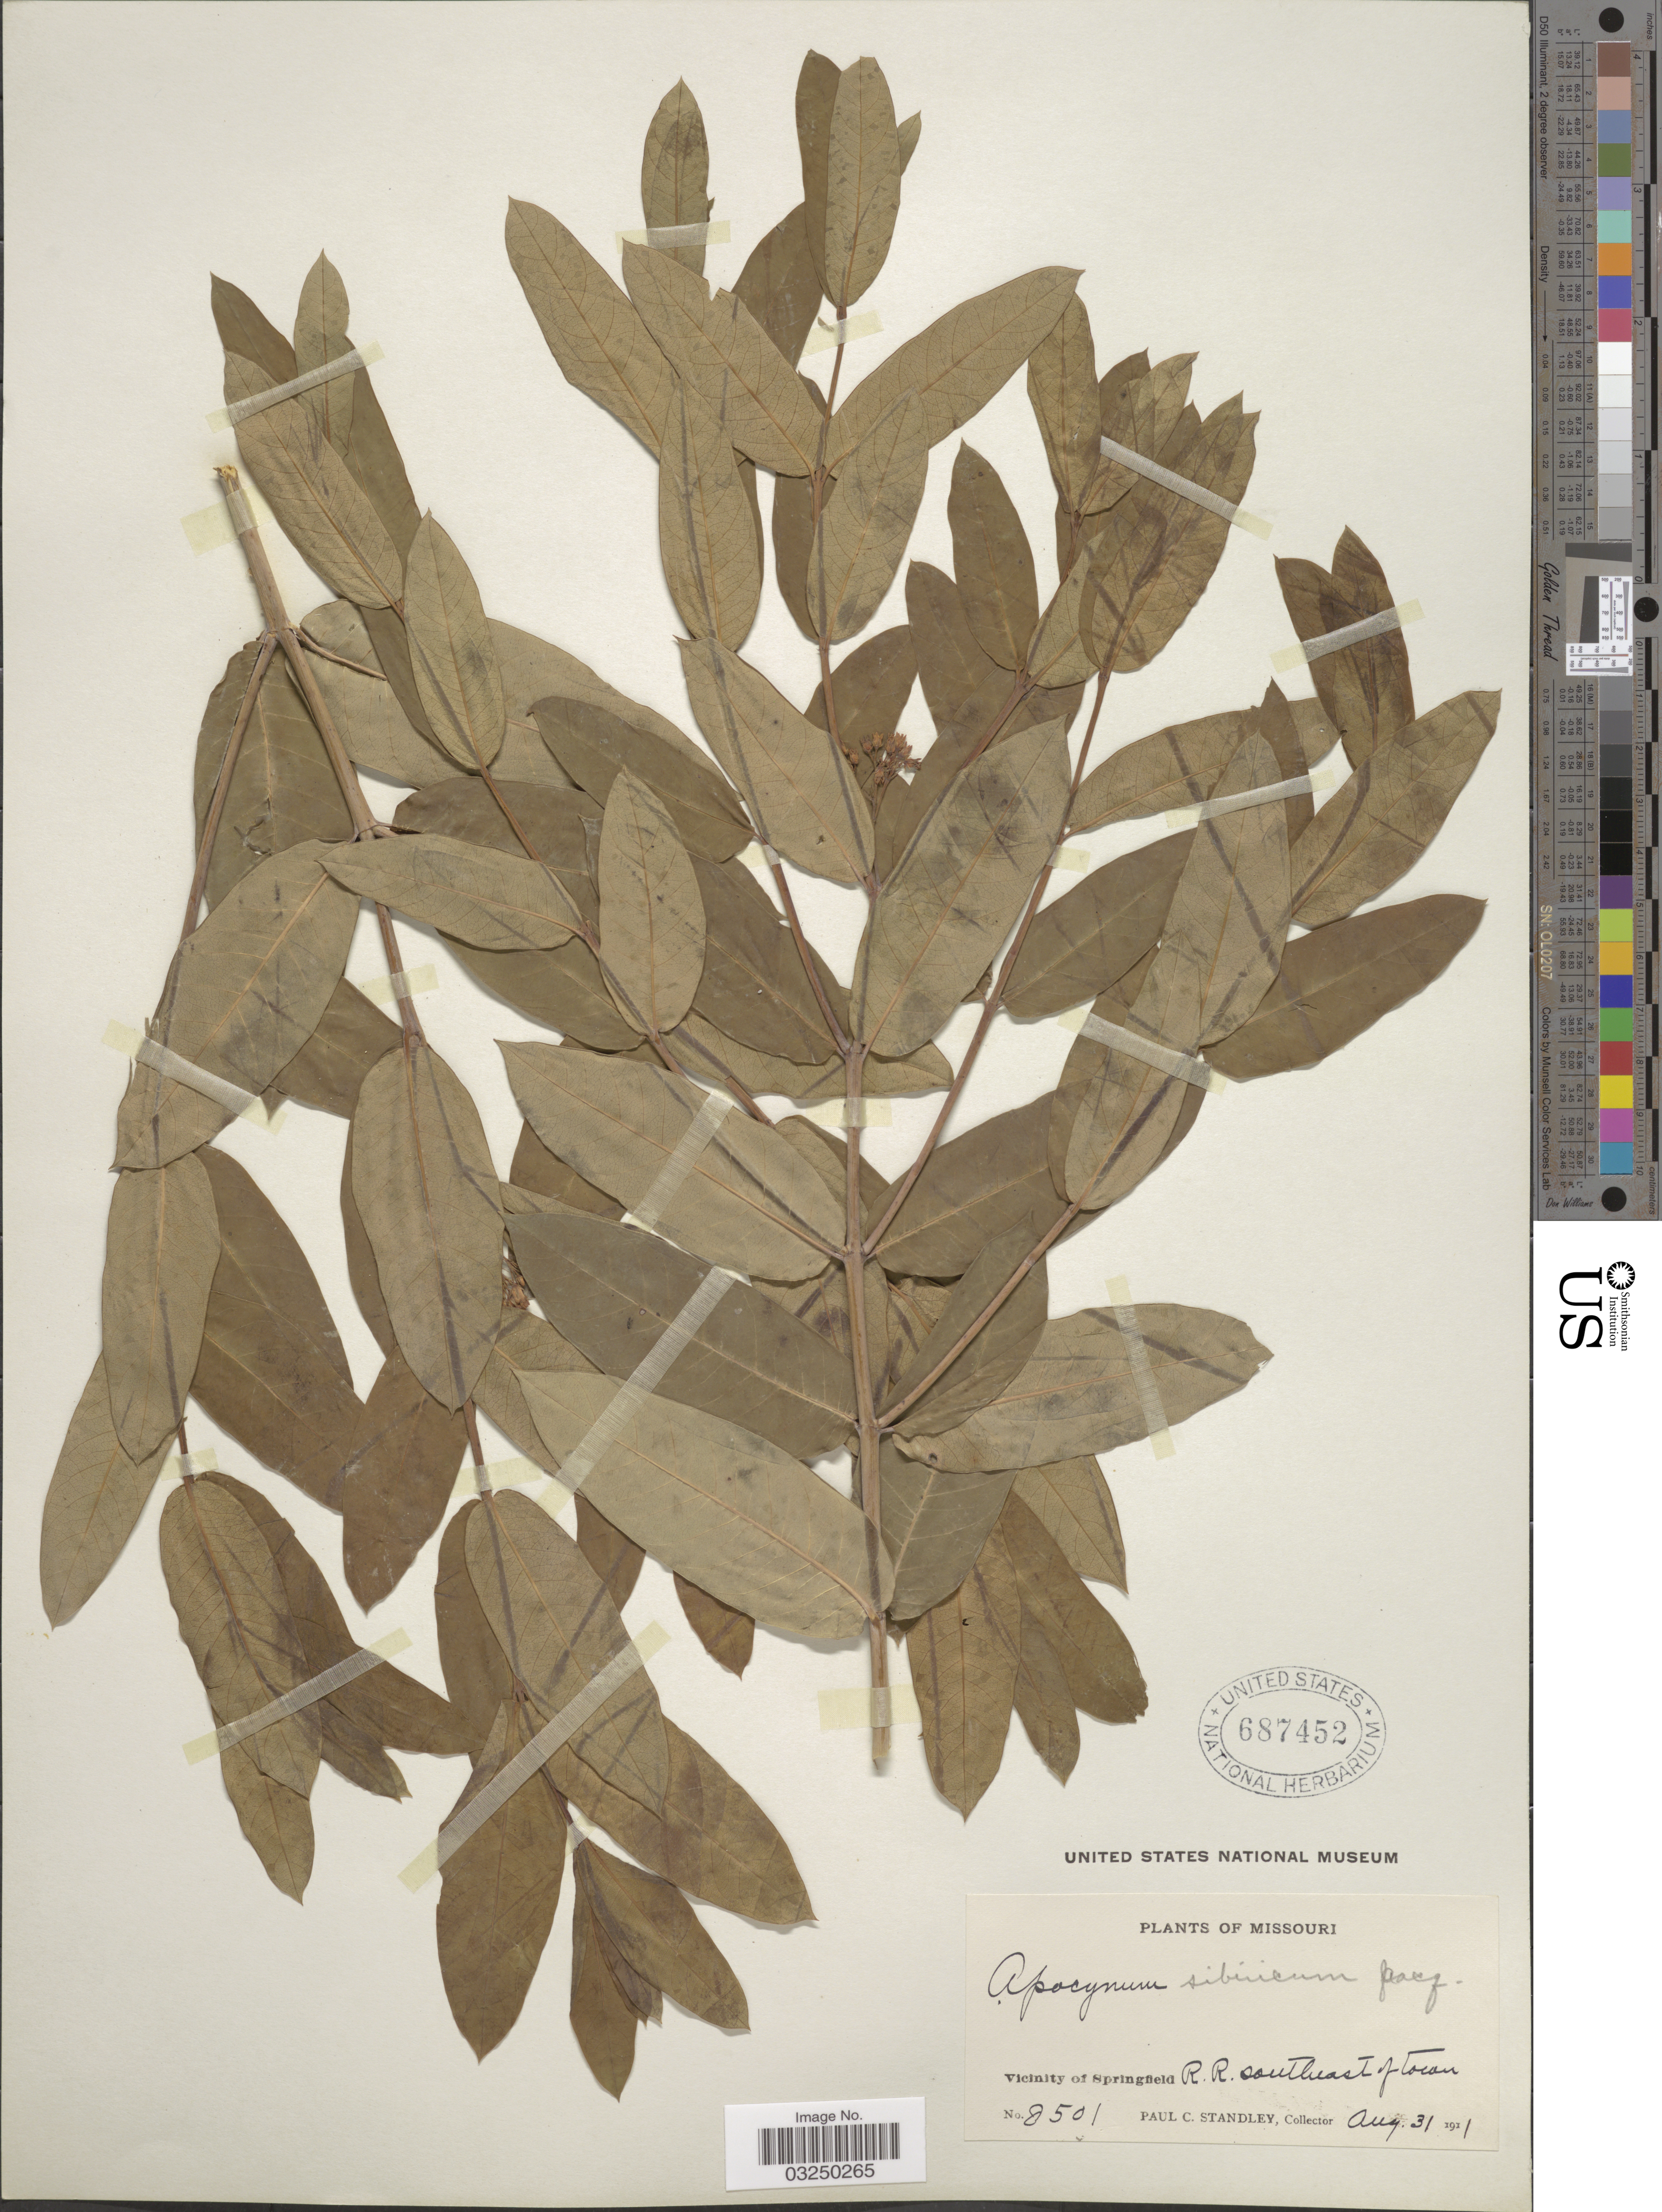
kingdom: Plantae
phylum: Tracheophyta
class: Magnoliopsida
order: Gentianales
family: Apocynaceae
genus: Apocynum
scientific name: Apocynum sp.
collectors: P. C. Standley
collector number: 8501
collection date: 1911-08-31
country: United States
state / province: Missouri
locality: Vicinity of Springfield R. R. southeast of Tocan.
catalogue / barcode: US 687452